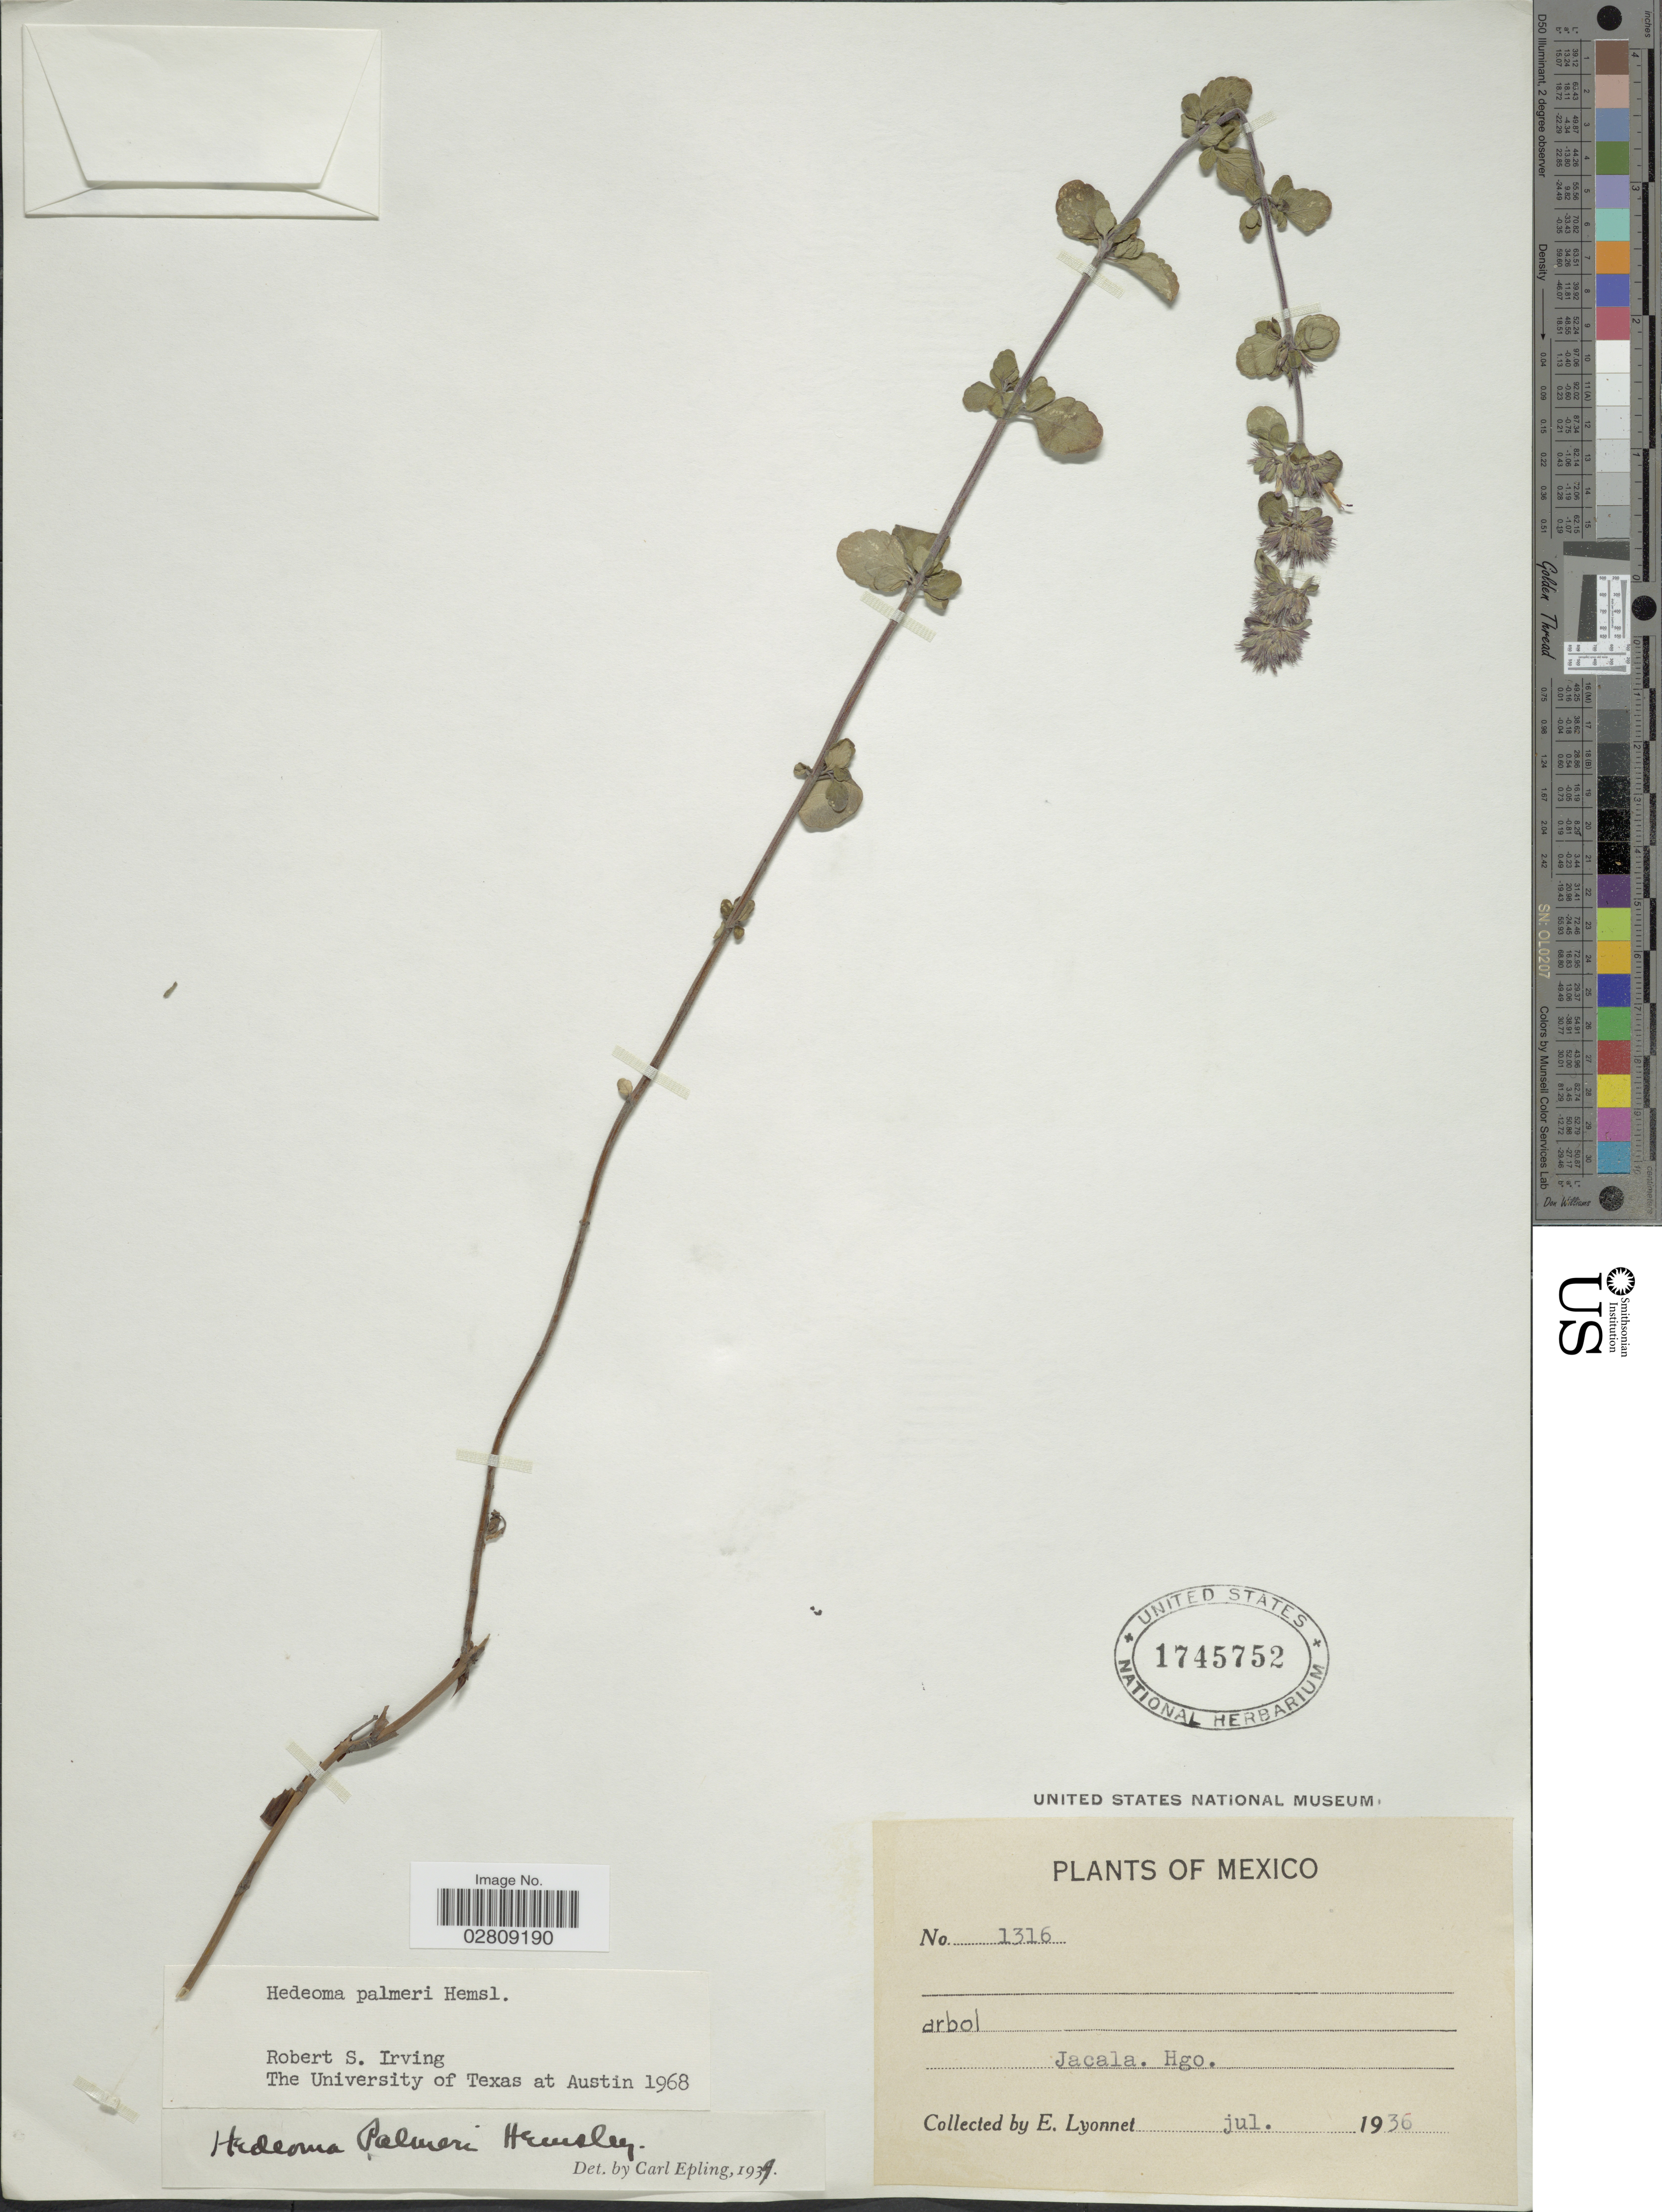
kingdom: Plantae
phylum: Tracheophyta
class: Magnoliopsida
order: Lamiales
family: Lamiaceae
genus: Hedeoma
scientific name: Hedeoma palmeri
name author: Hemsl.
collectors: E. Lyonnet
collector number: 1316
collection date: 1936-07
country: Mexico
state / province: Hidalgo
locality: Jacala.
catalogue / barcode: US 1745752